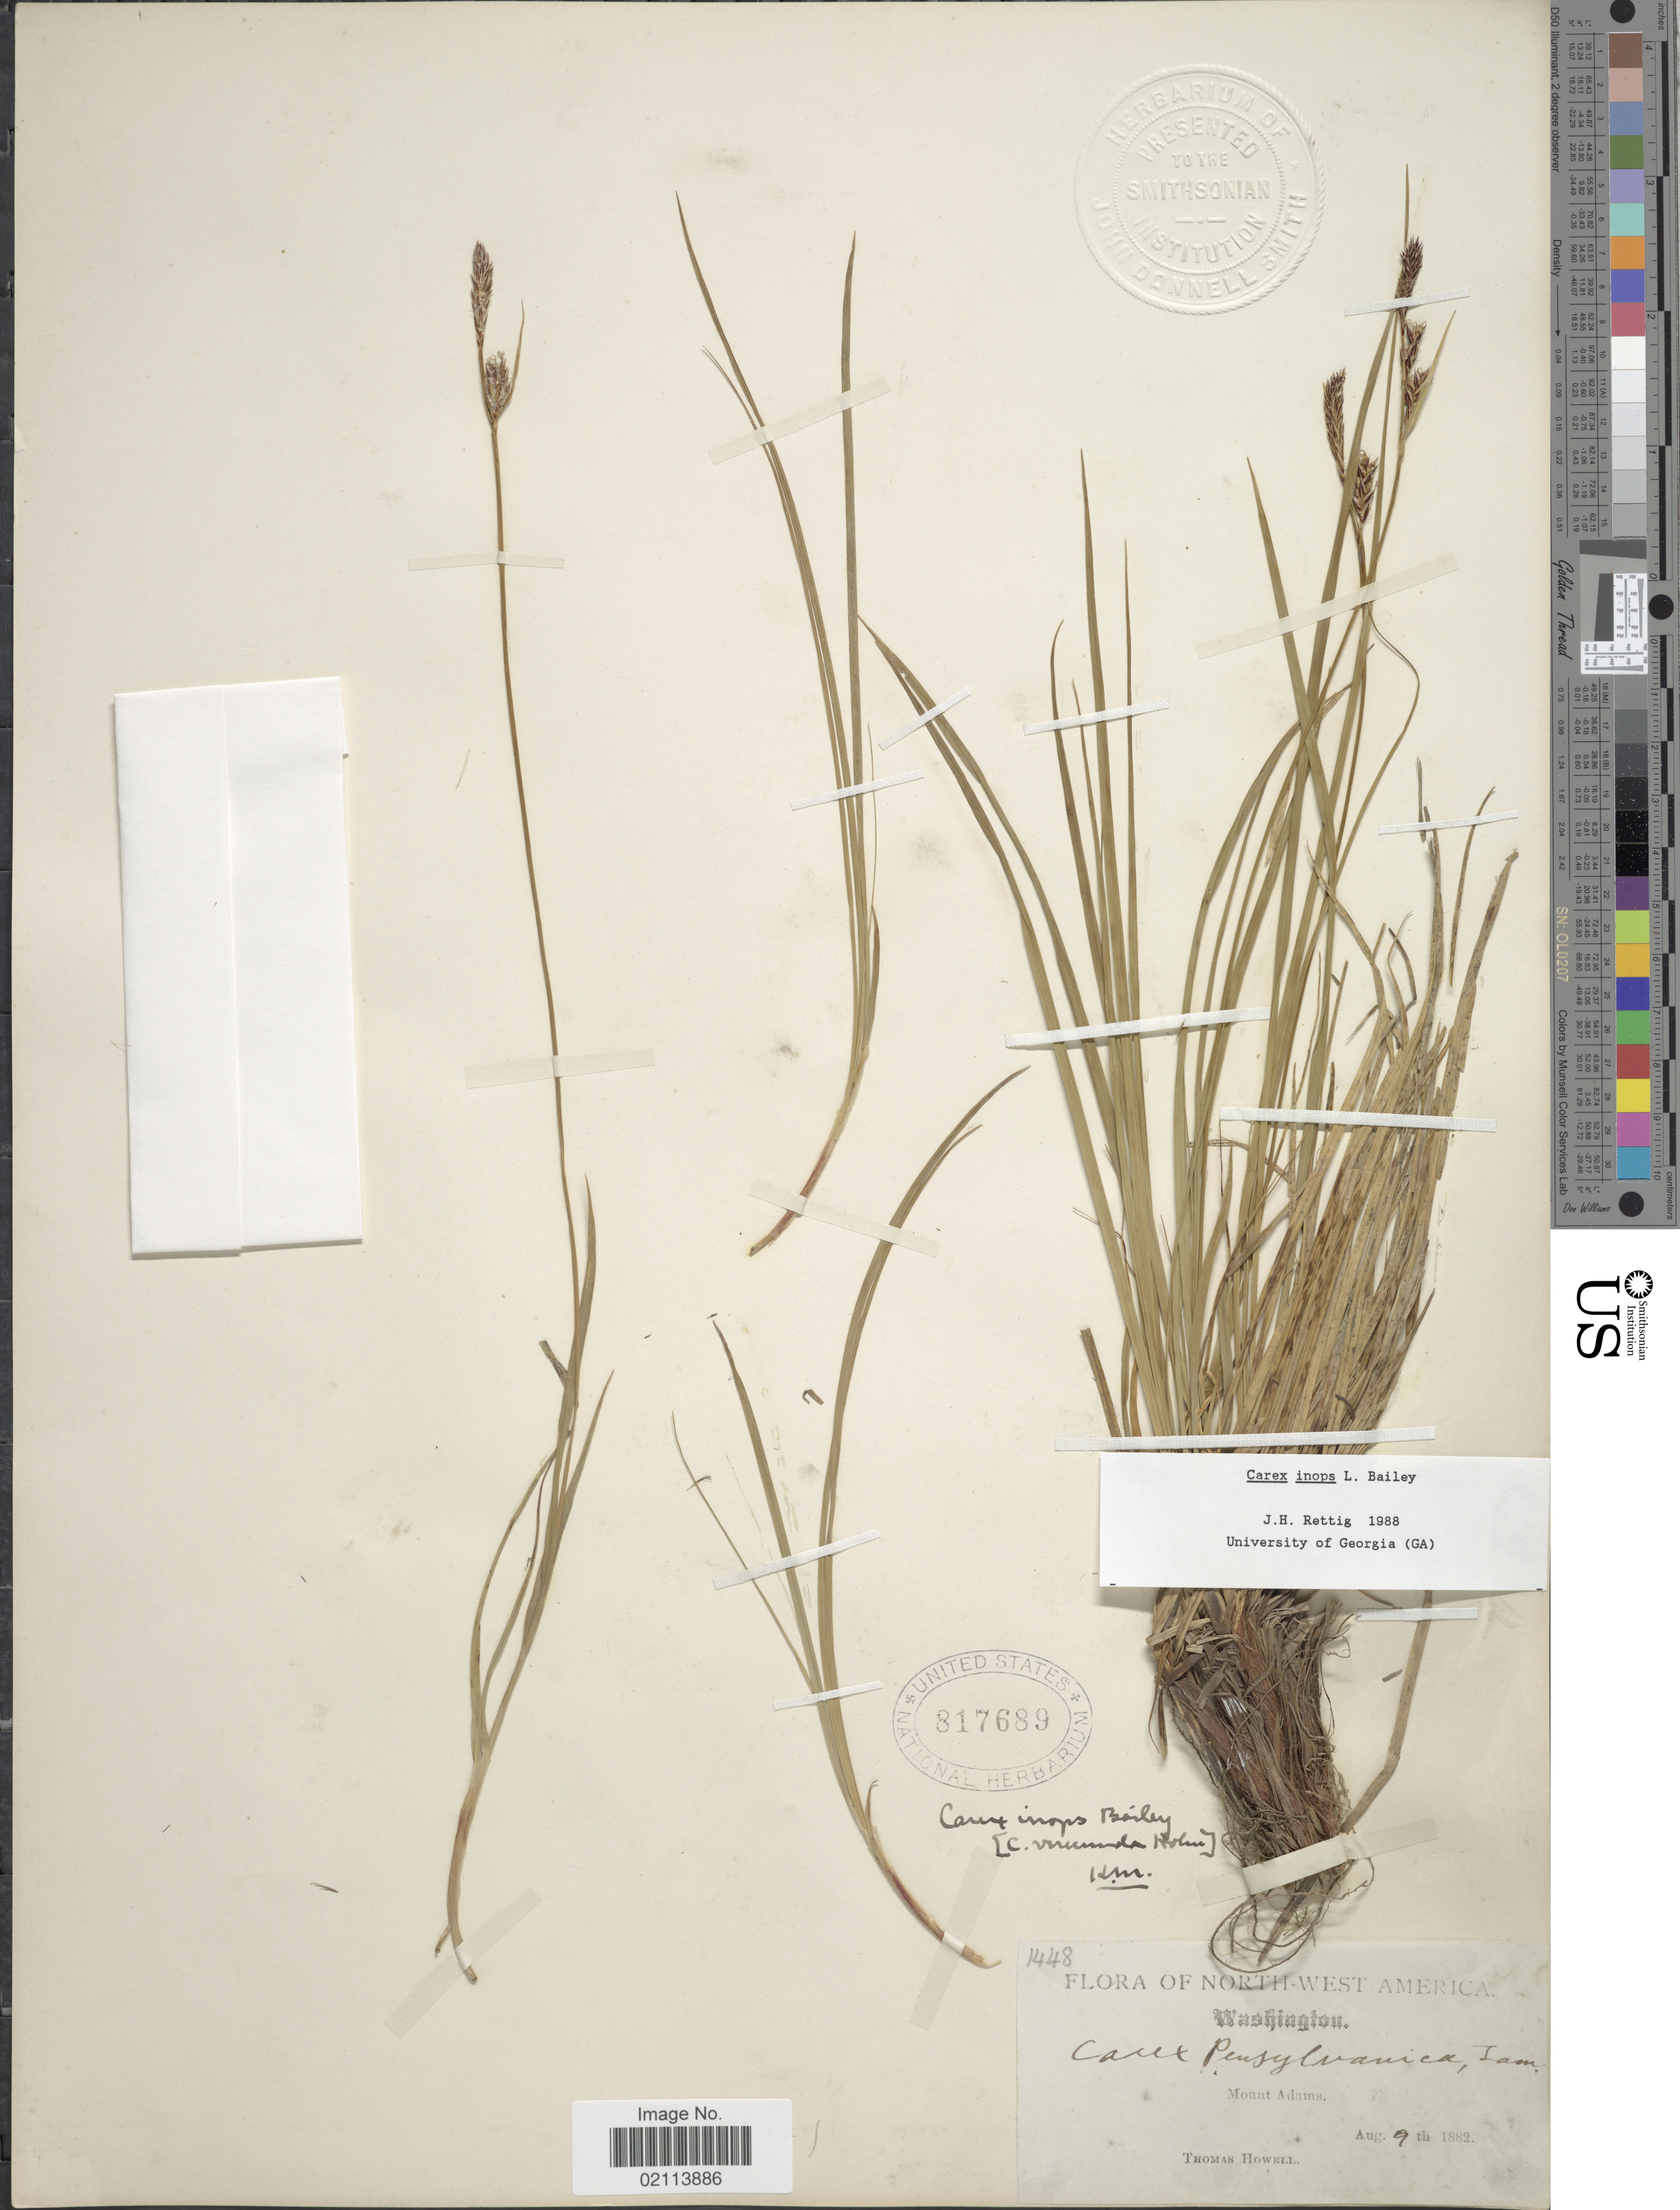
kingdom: Plantae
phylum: Tracheophyta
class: Liliopsida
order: Poales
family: Cyperaceae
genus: Carex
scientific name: Carex inops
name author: L.H. Bailey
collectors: T. Howell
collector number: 1448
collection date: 1882-08-09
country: United States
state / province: Washington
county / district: Yakima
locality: Mount Adams.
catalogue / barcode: US 817689